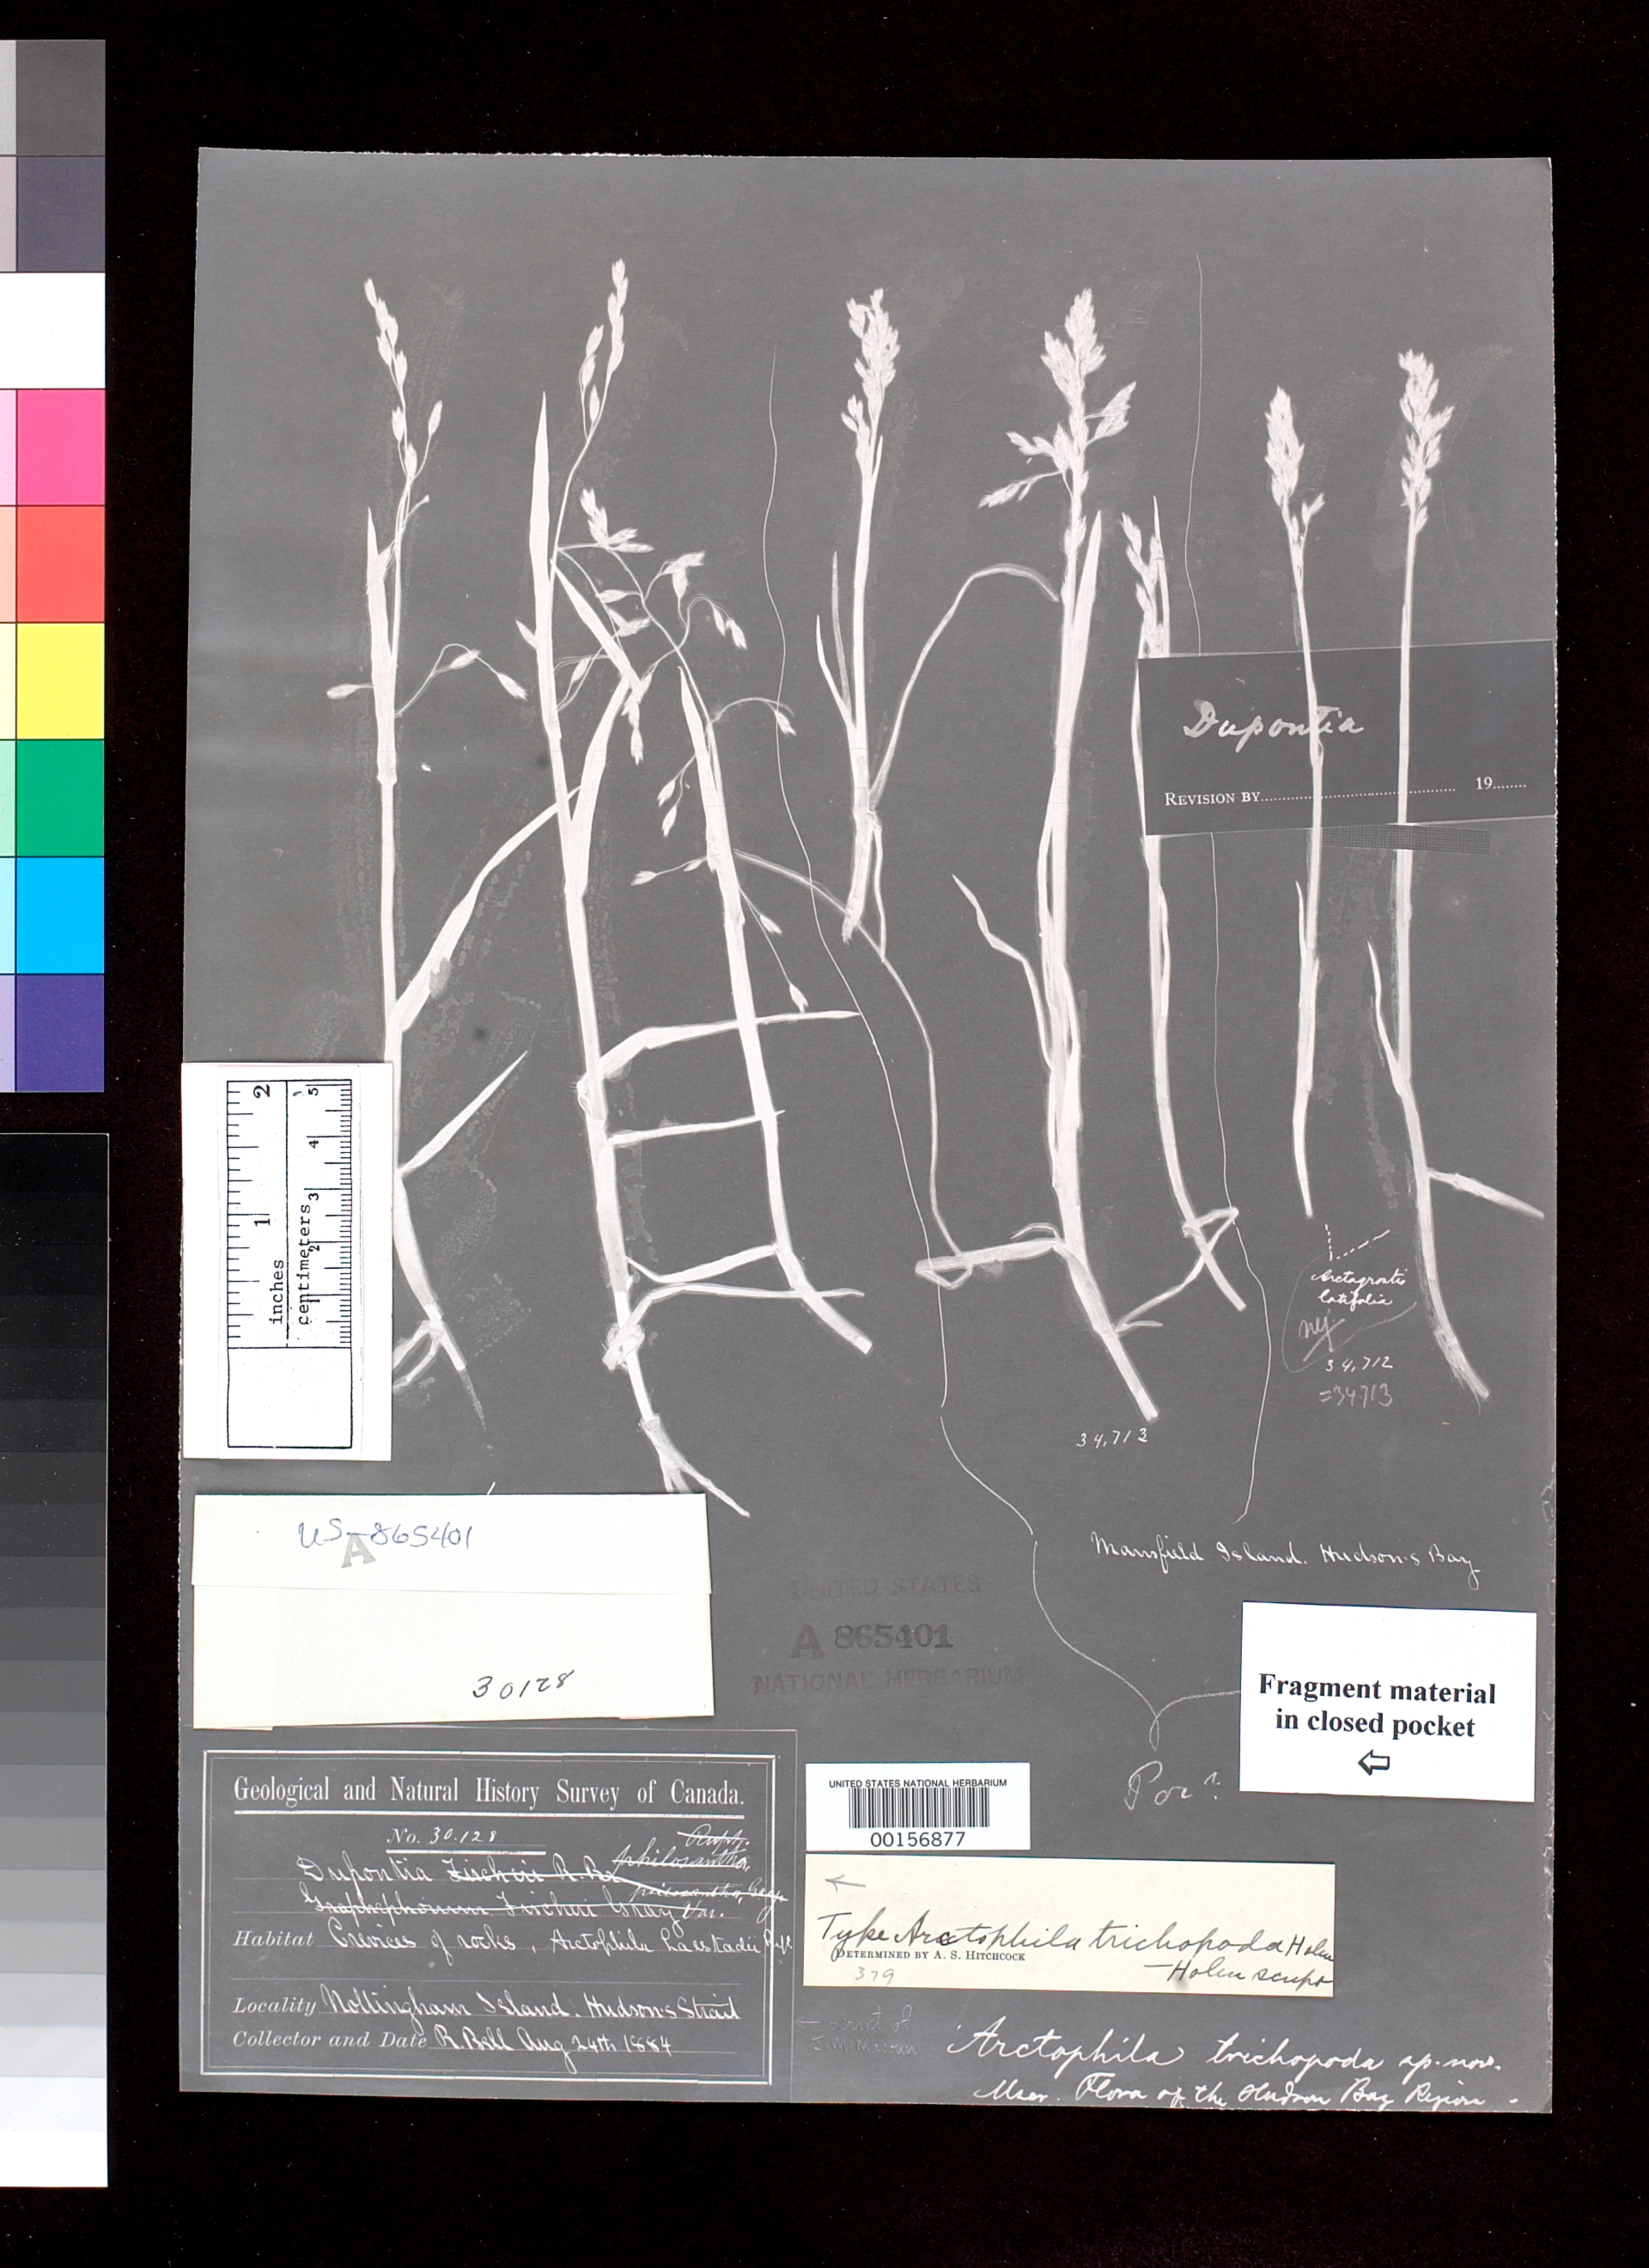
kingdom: Plantae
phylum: Tracheophyta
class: Liliopsida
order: Poales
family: Poaceae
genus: Arctophila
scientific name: Arctophila trichopoda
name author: Holm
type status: Type Fragment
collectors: R. Bell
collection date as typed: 24 --- 1884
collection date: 1884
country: Canada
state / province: Northwest Territories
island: Mansfield & Nottingham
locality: Hudson's Strait, Islands.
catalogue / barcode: US 865401A